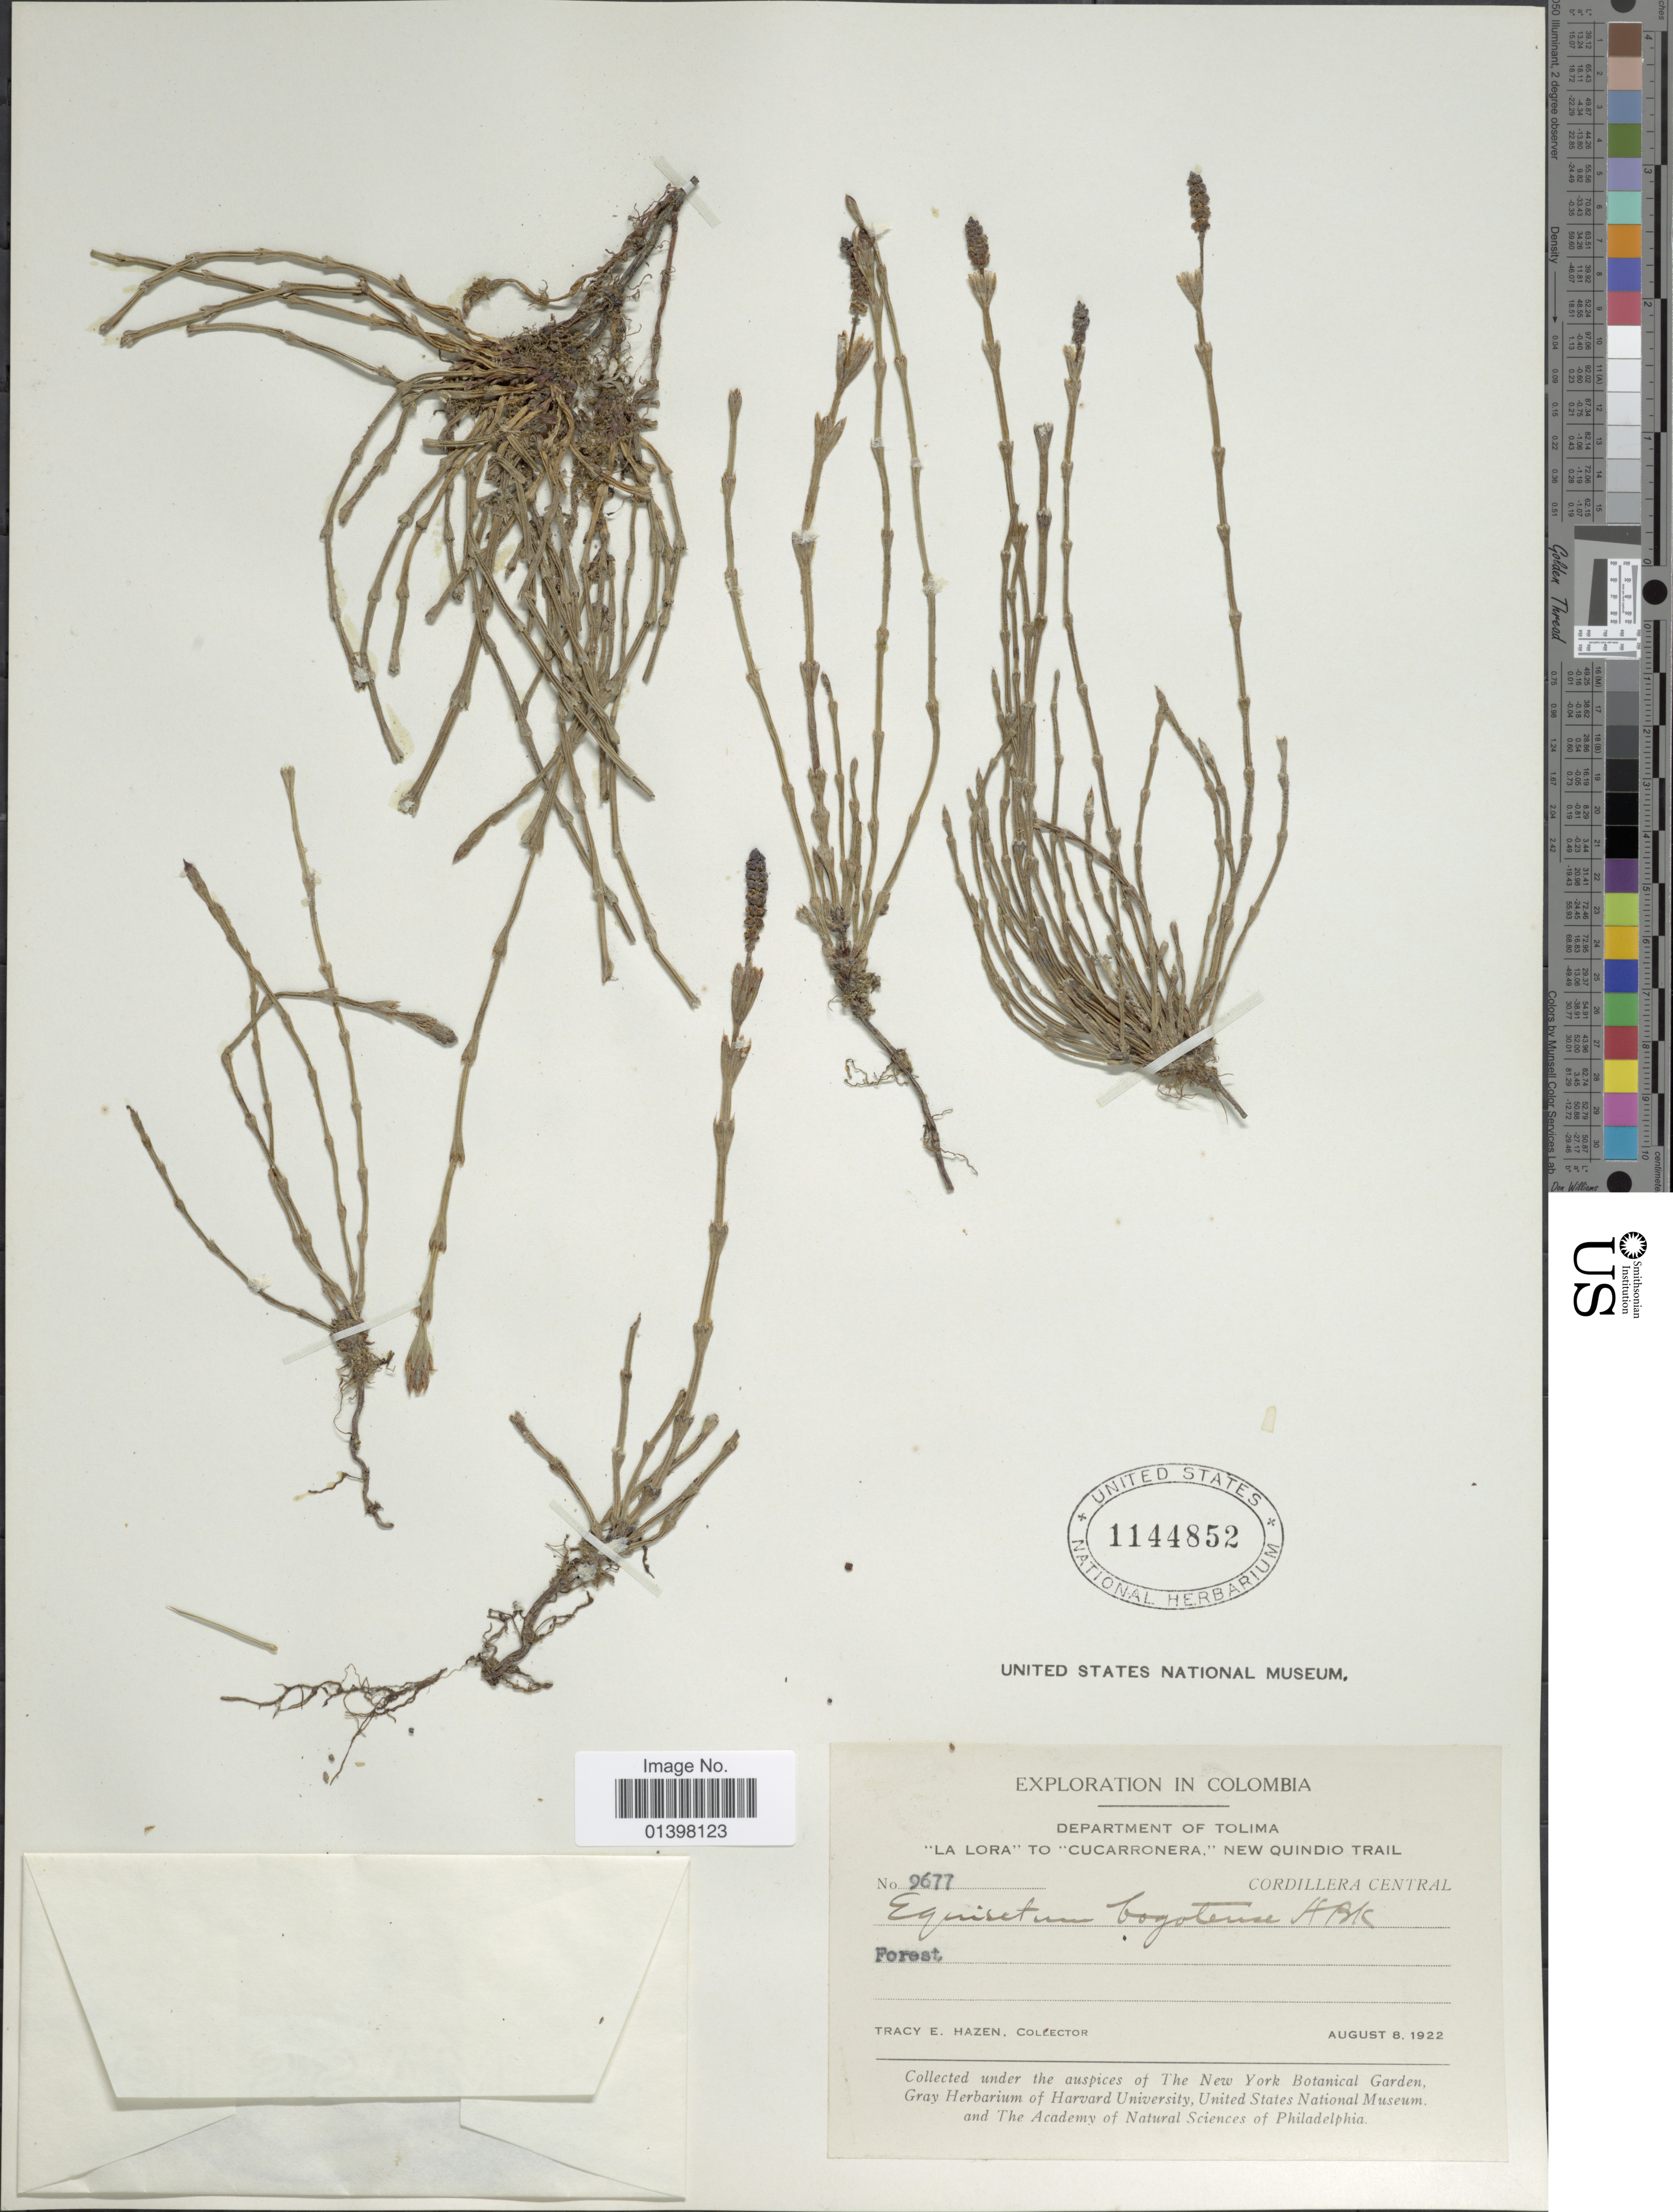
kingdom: Plantae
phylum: Tracheophyta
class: Polypodiopsida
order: Equisetales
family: Equisetaceae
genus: Equisetum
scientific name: Equisetum bogotense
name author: Kunth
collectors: T. E. Hazen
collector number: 9677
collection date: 1922-08-08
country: Colombia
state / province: Tolima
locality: Department of Tolima 'La Lora' to Cuucarronera, ' New Quindio Trail, Cordillera Central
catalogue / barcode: US 1144852